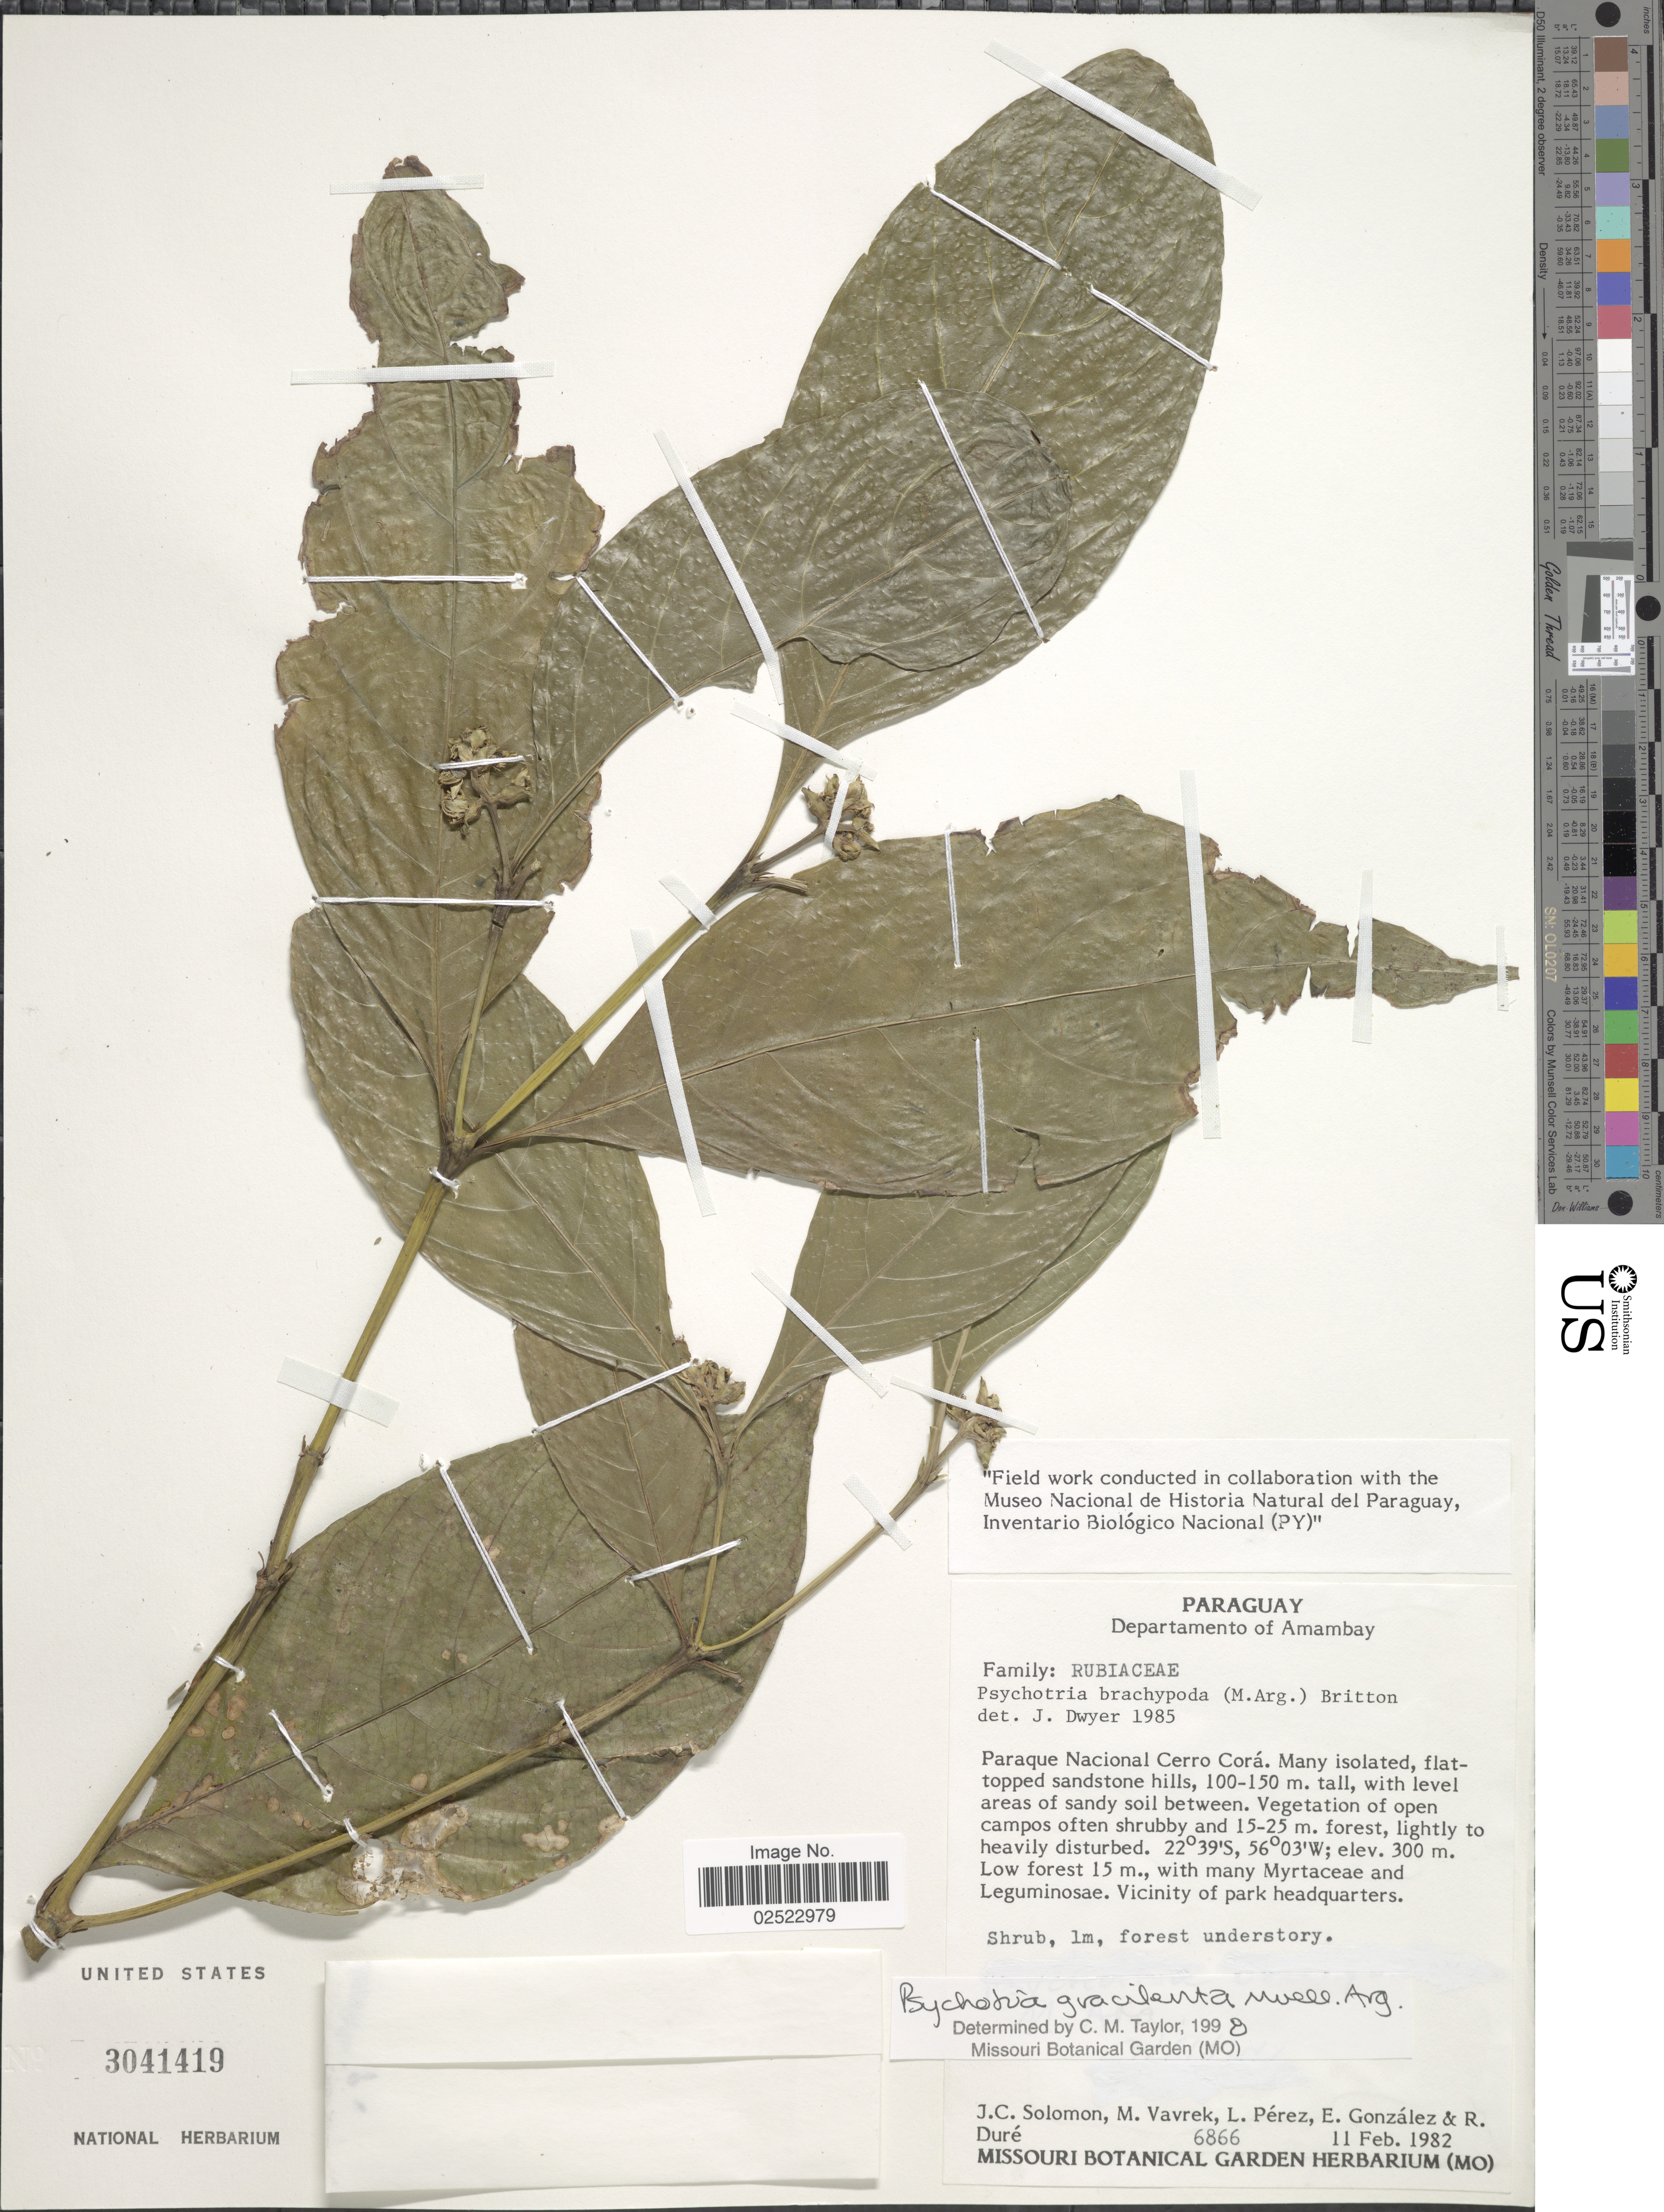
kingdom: Plantae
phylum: Tracheophyta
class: Magnoliopsida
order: Gentianales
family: Rubiaceae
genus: Psychotria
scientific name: Psychotria gracilenta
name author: Müll. Arg.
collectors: J. C. Solomon, M. Vavrek, L. Pérez, E. González & R. Duré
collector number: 6866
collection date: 1982-02-11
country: Paraguay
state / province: Amambay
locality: Paraque Nacional Cerro Cora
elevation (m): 300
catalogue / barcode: US 3041419